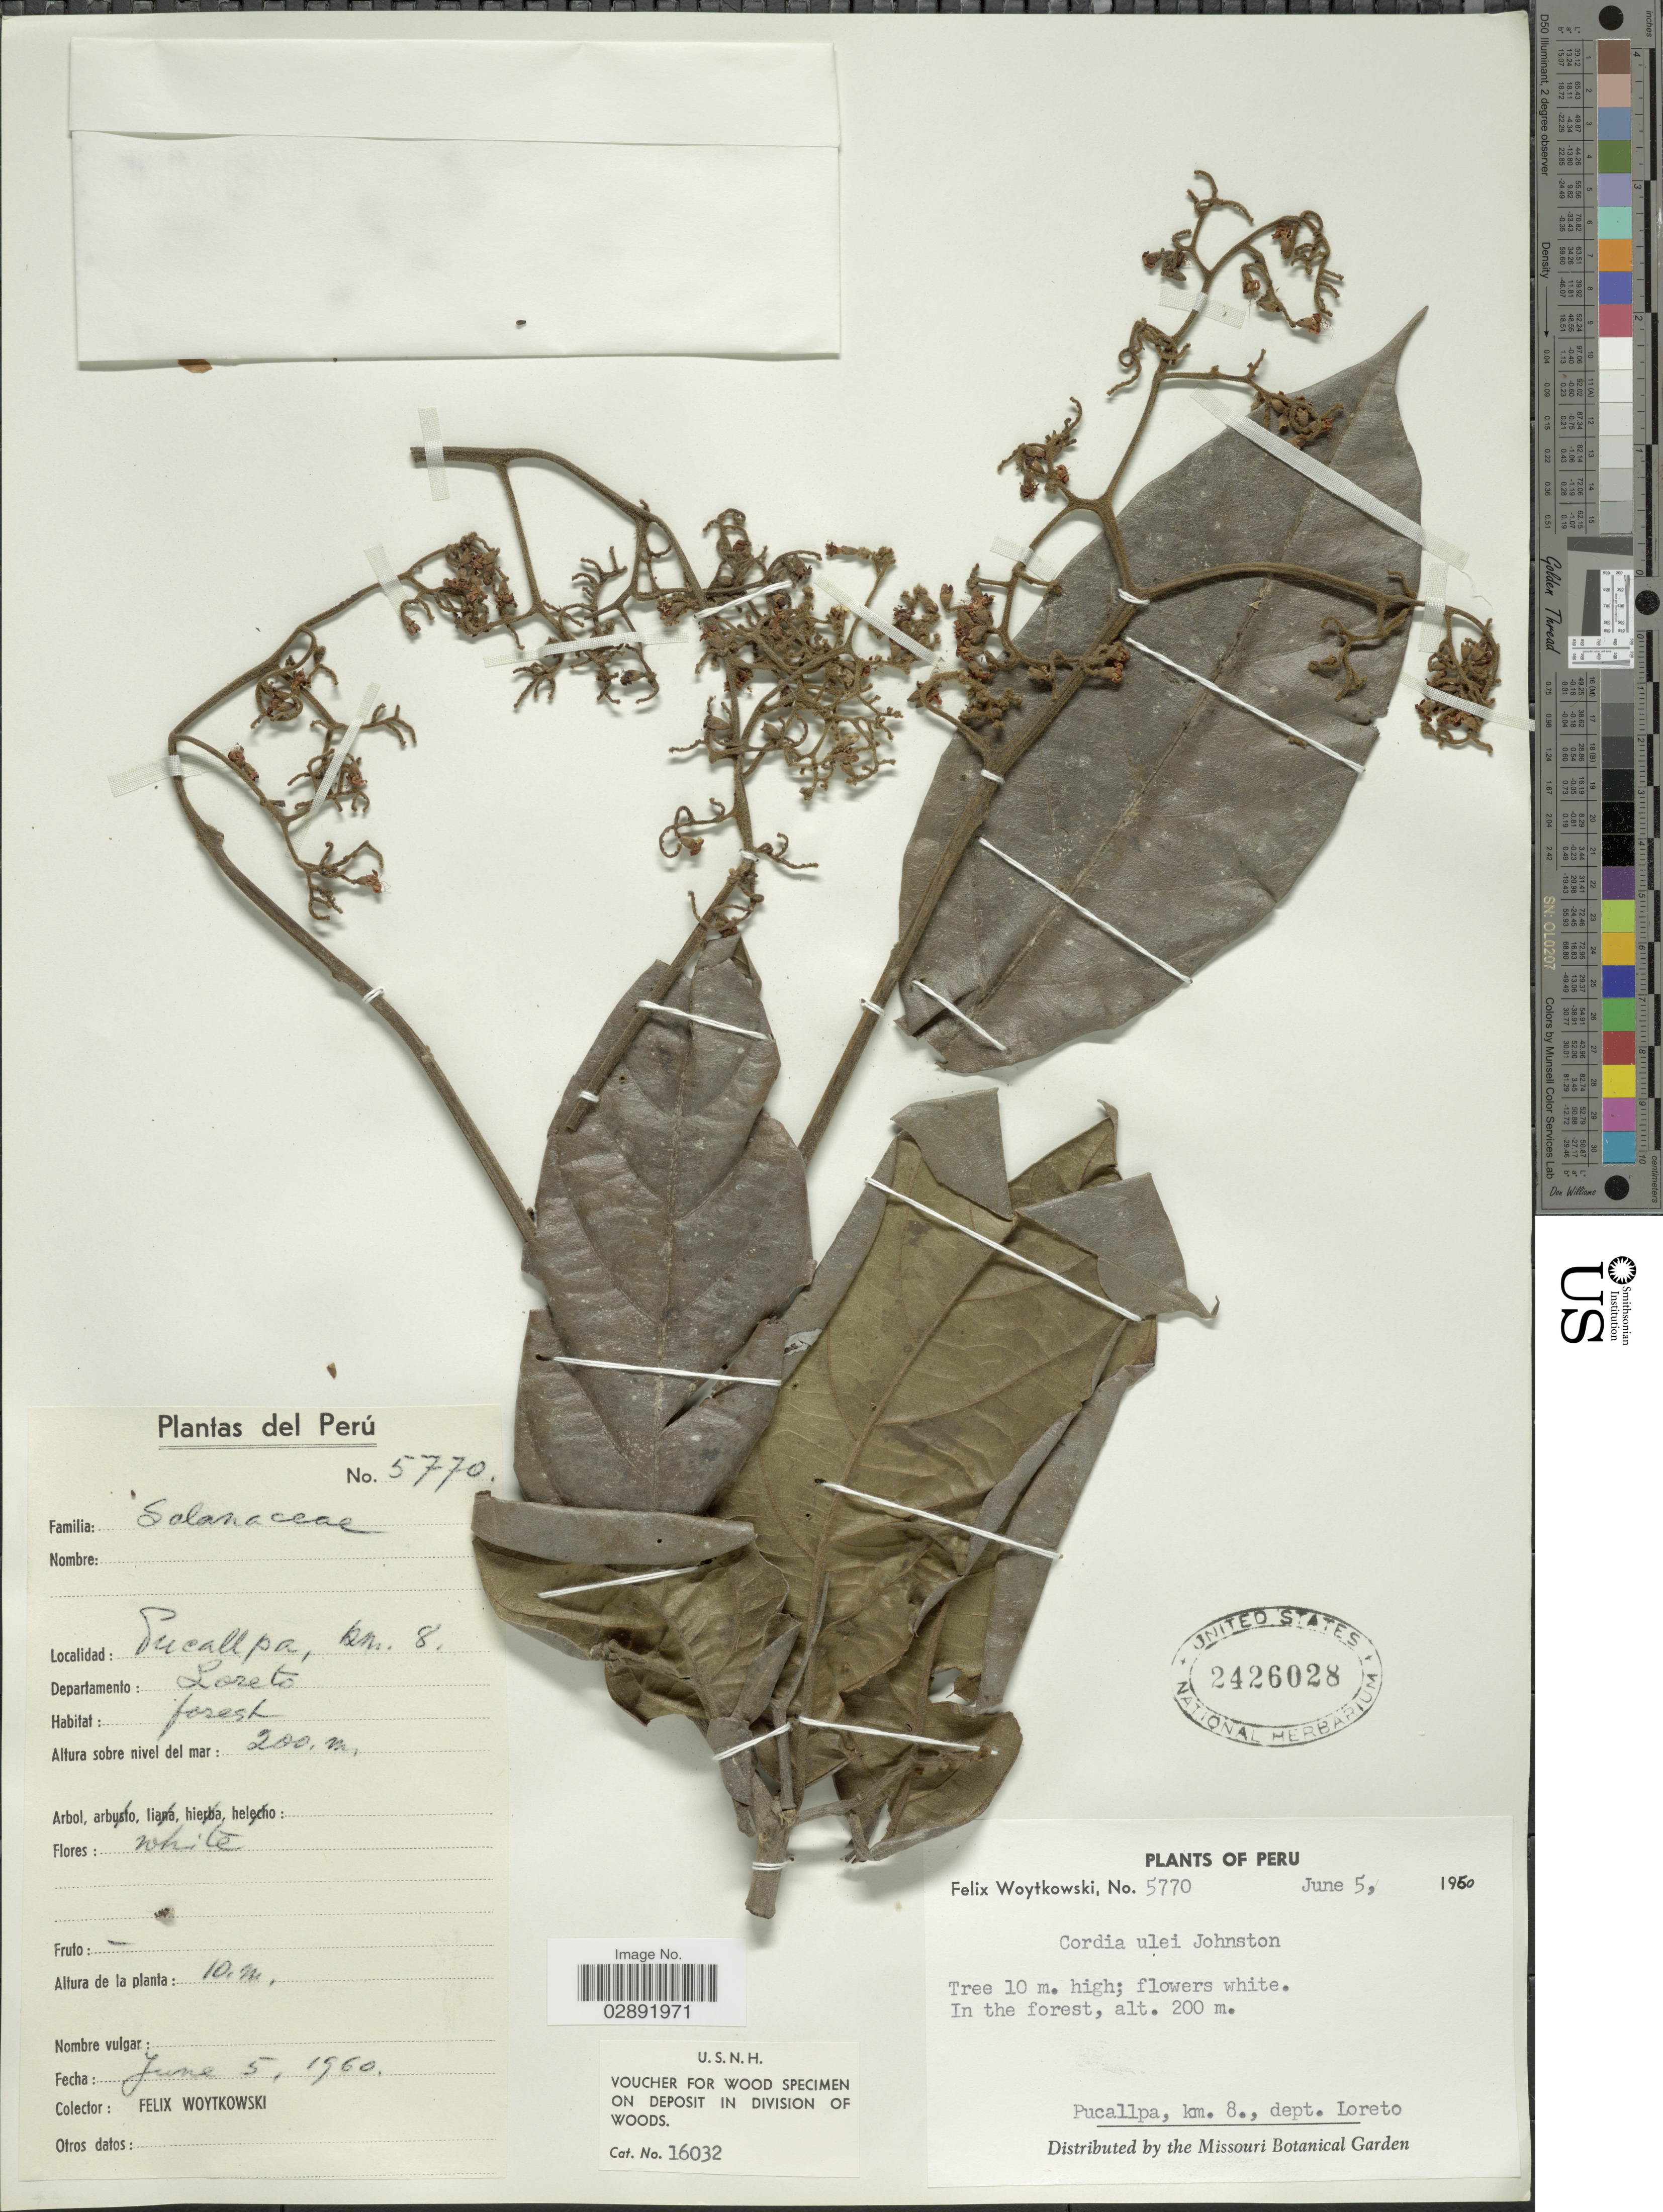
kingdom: Plantae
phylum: Tracheophyta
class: Magnoliopsida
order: Boraginales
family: Cordiaceae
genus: Cordia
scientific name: Cordia ulei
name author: I.M. Johnst.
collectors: F. Woytkowski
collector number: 5770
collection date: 1950-06-05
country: Peru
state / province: Loreto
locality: Pucallpa, km. 8., dept. Loreto.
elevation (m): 200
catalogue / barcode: US 2426028